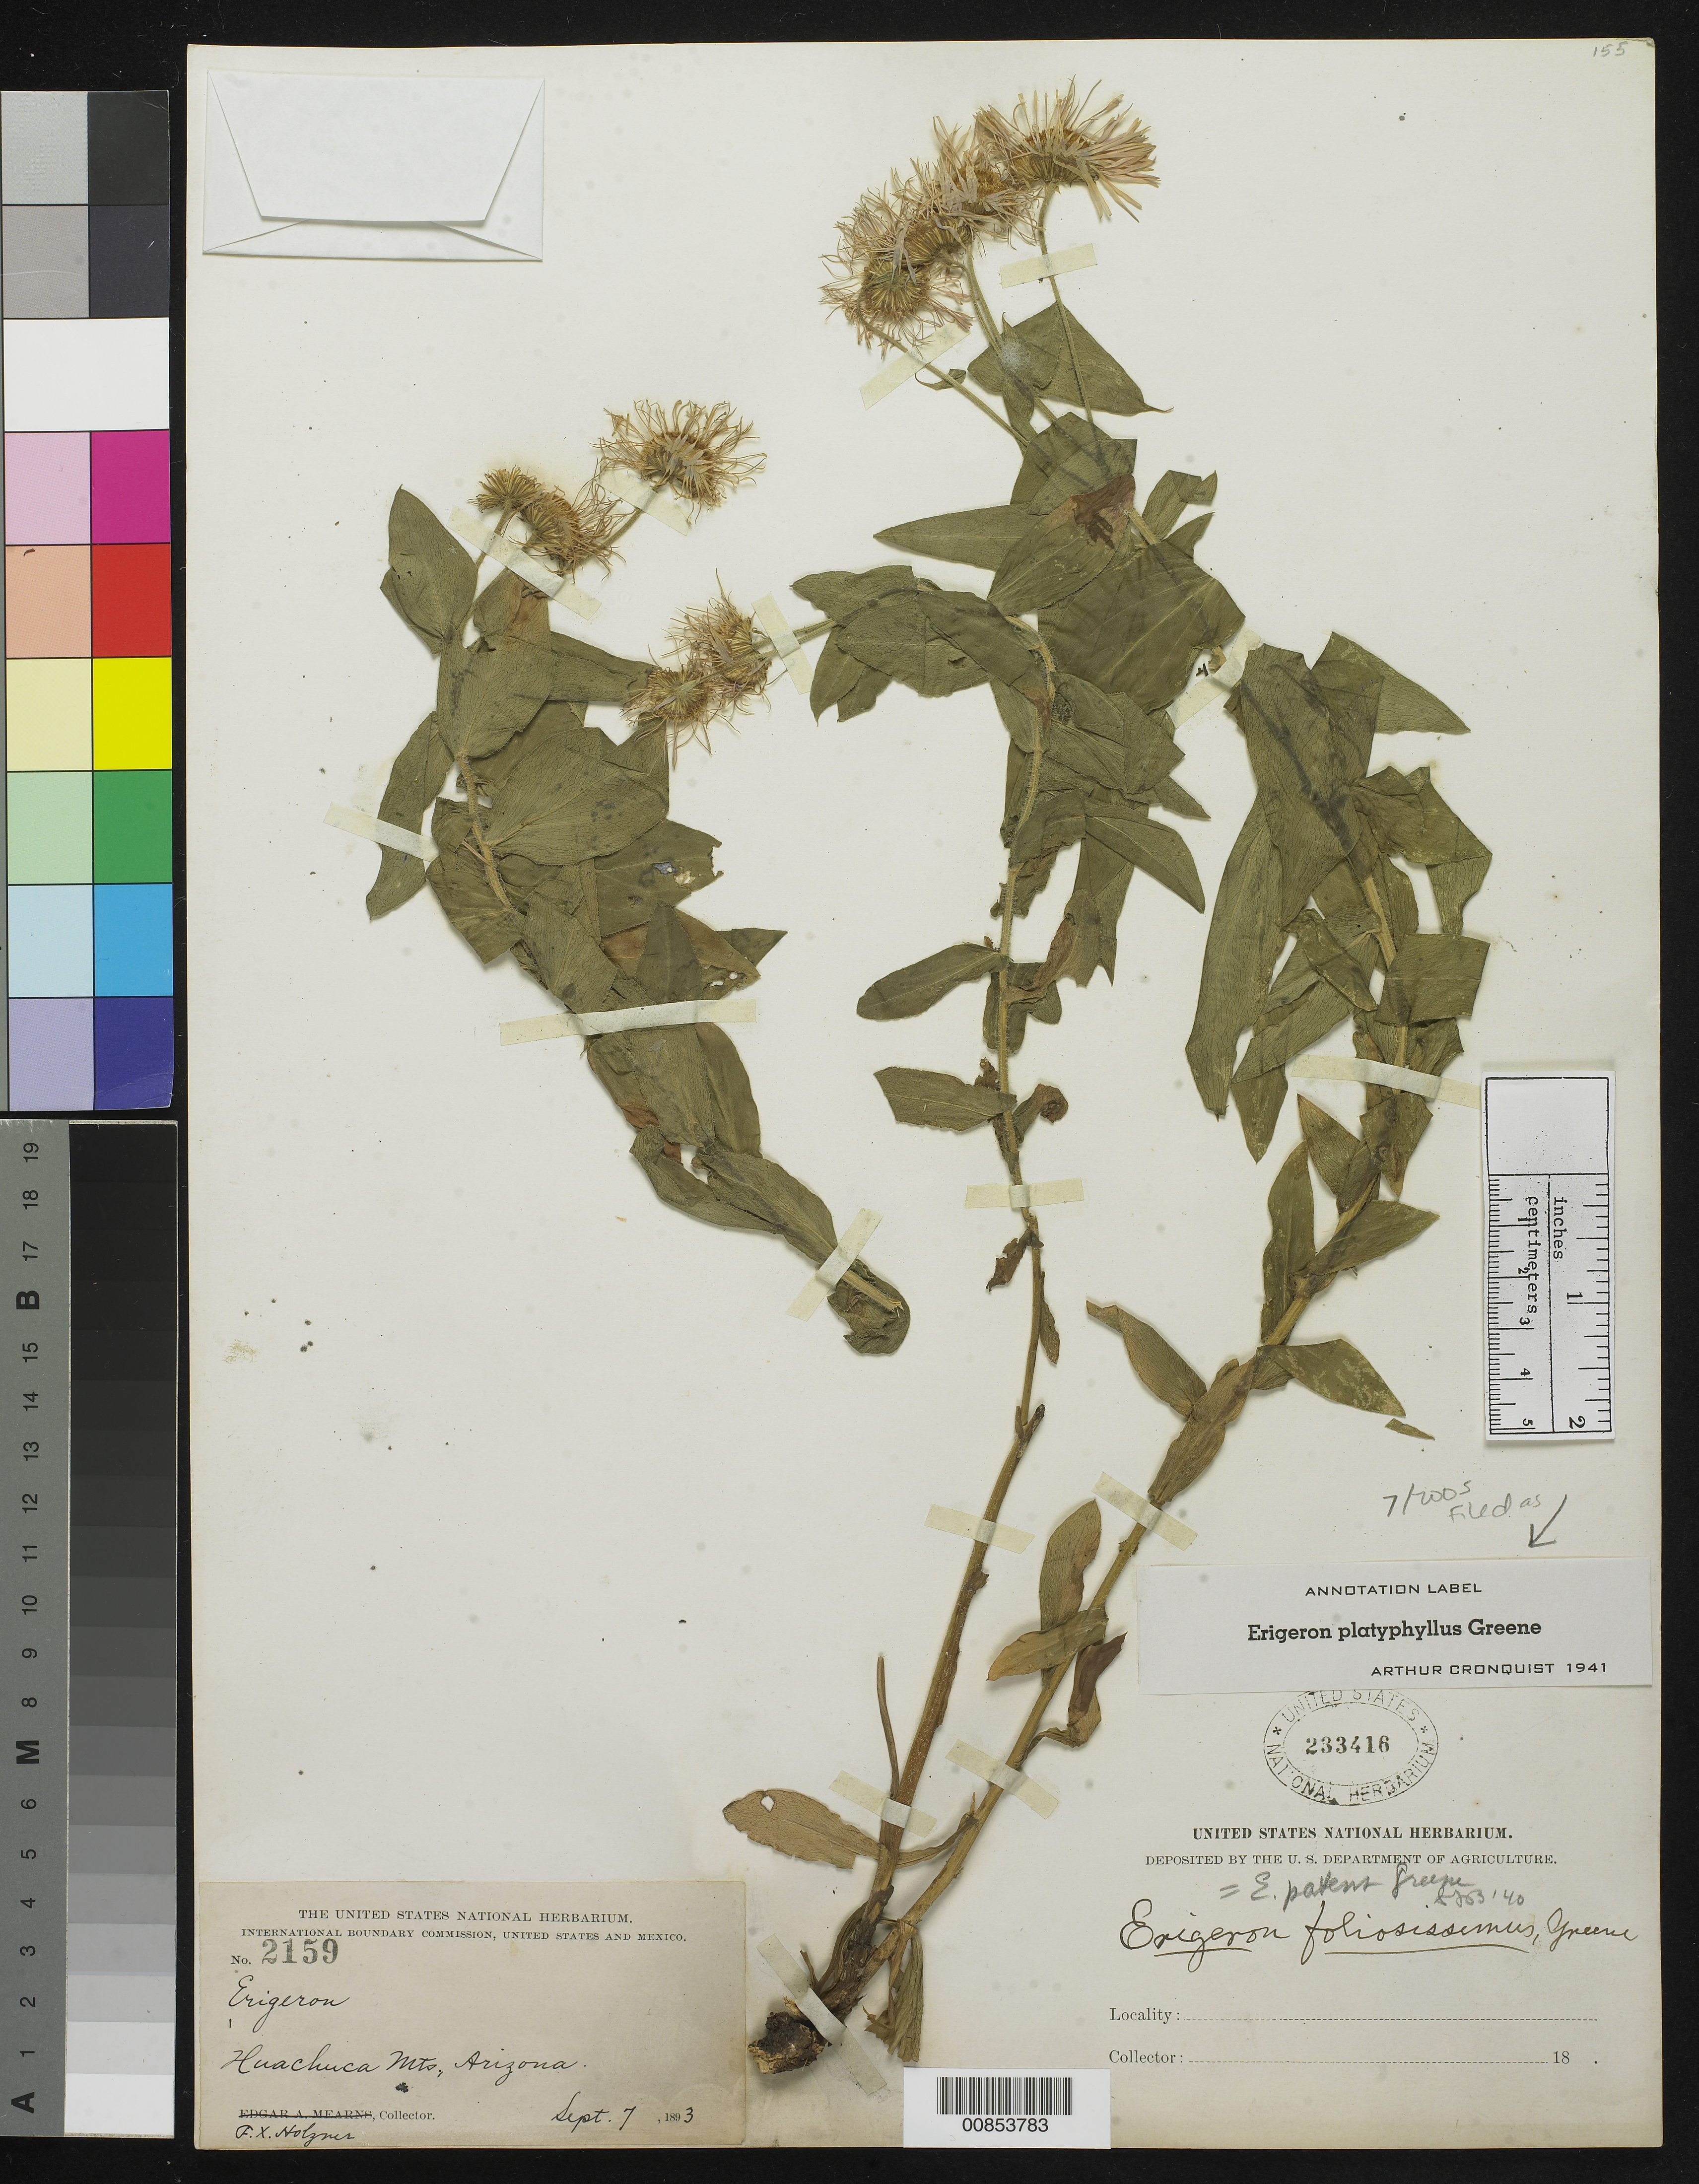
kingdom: Plantae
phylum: Tracheophyta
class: Magnoliopsida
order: Asterales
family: Asteraceae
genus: Erigeron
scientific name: Erigeron platyphyllus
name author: Greene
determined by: Cronquist, A. J.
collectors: F. X. Holzner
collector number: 2159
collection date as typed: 07 Sep 1893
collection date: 1893-09-07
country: United States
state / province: Arizona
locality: Huachuca Mts.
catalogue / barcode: US 233416